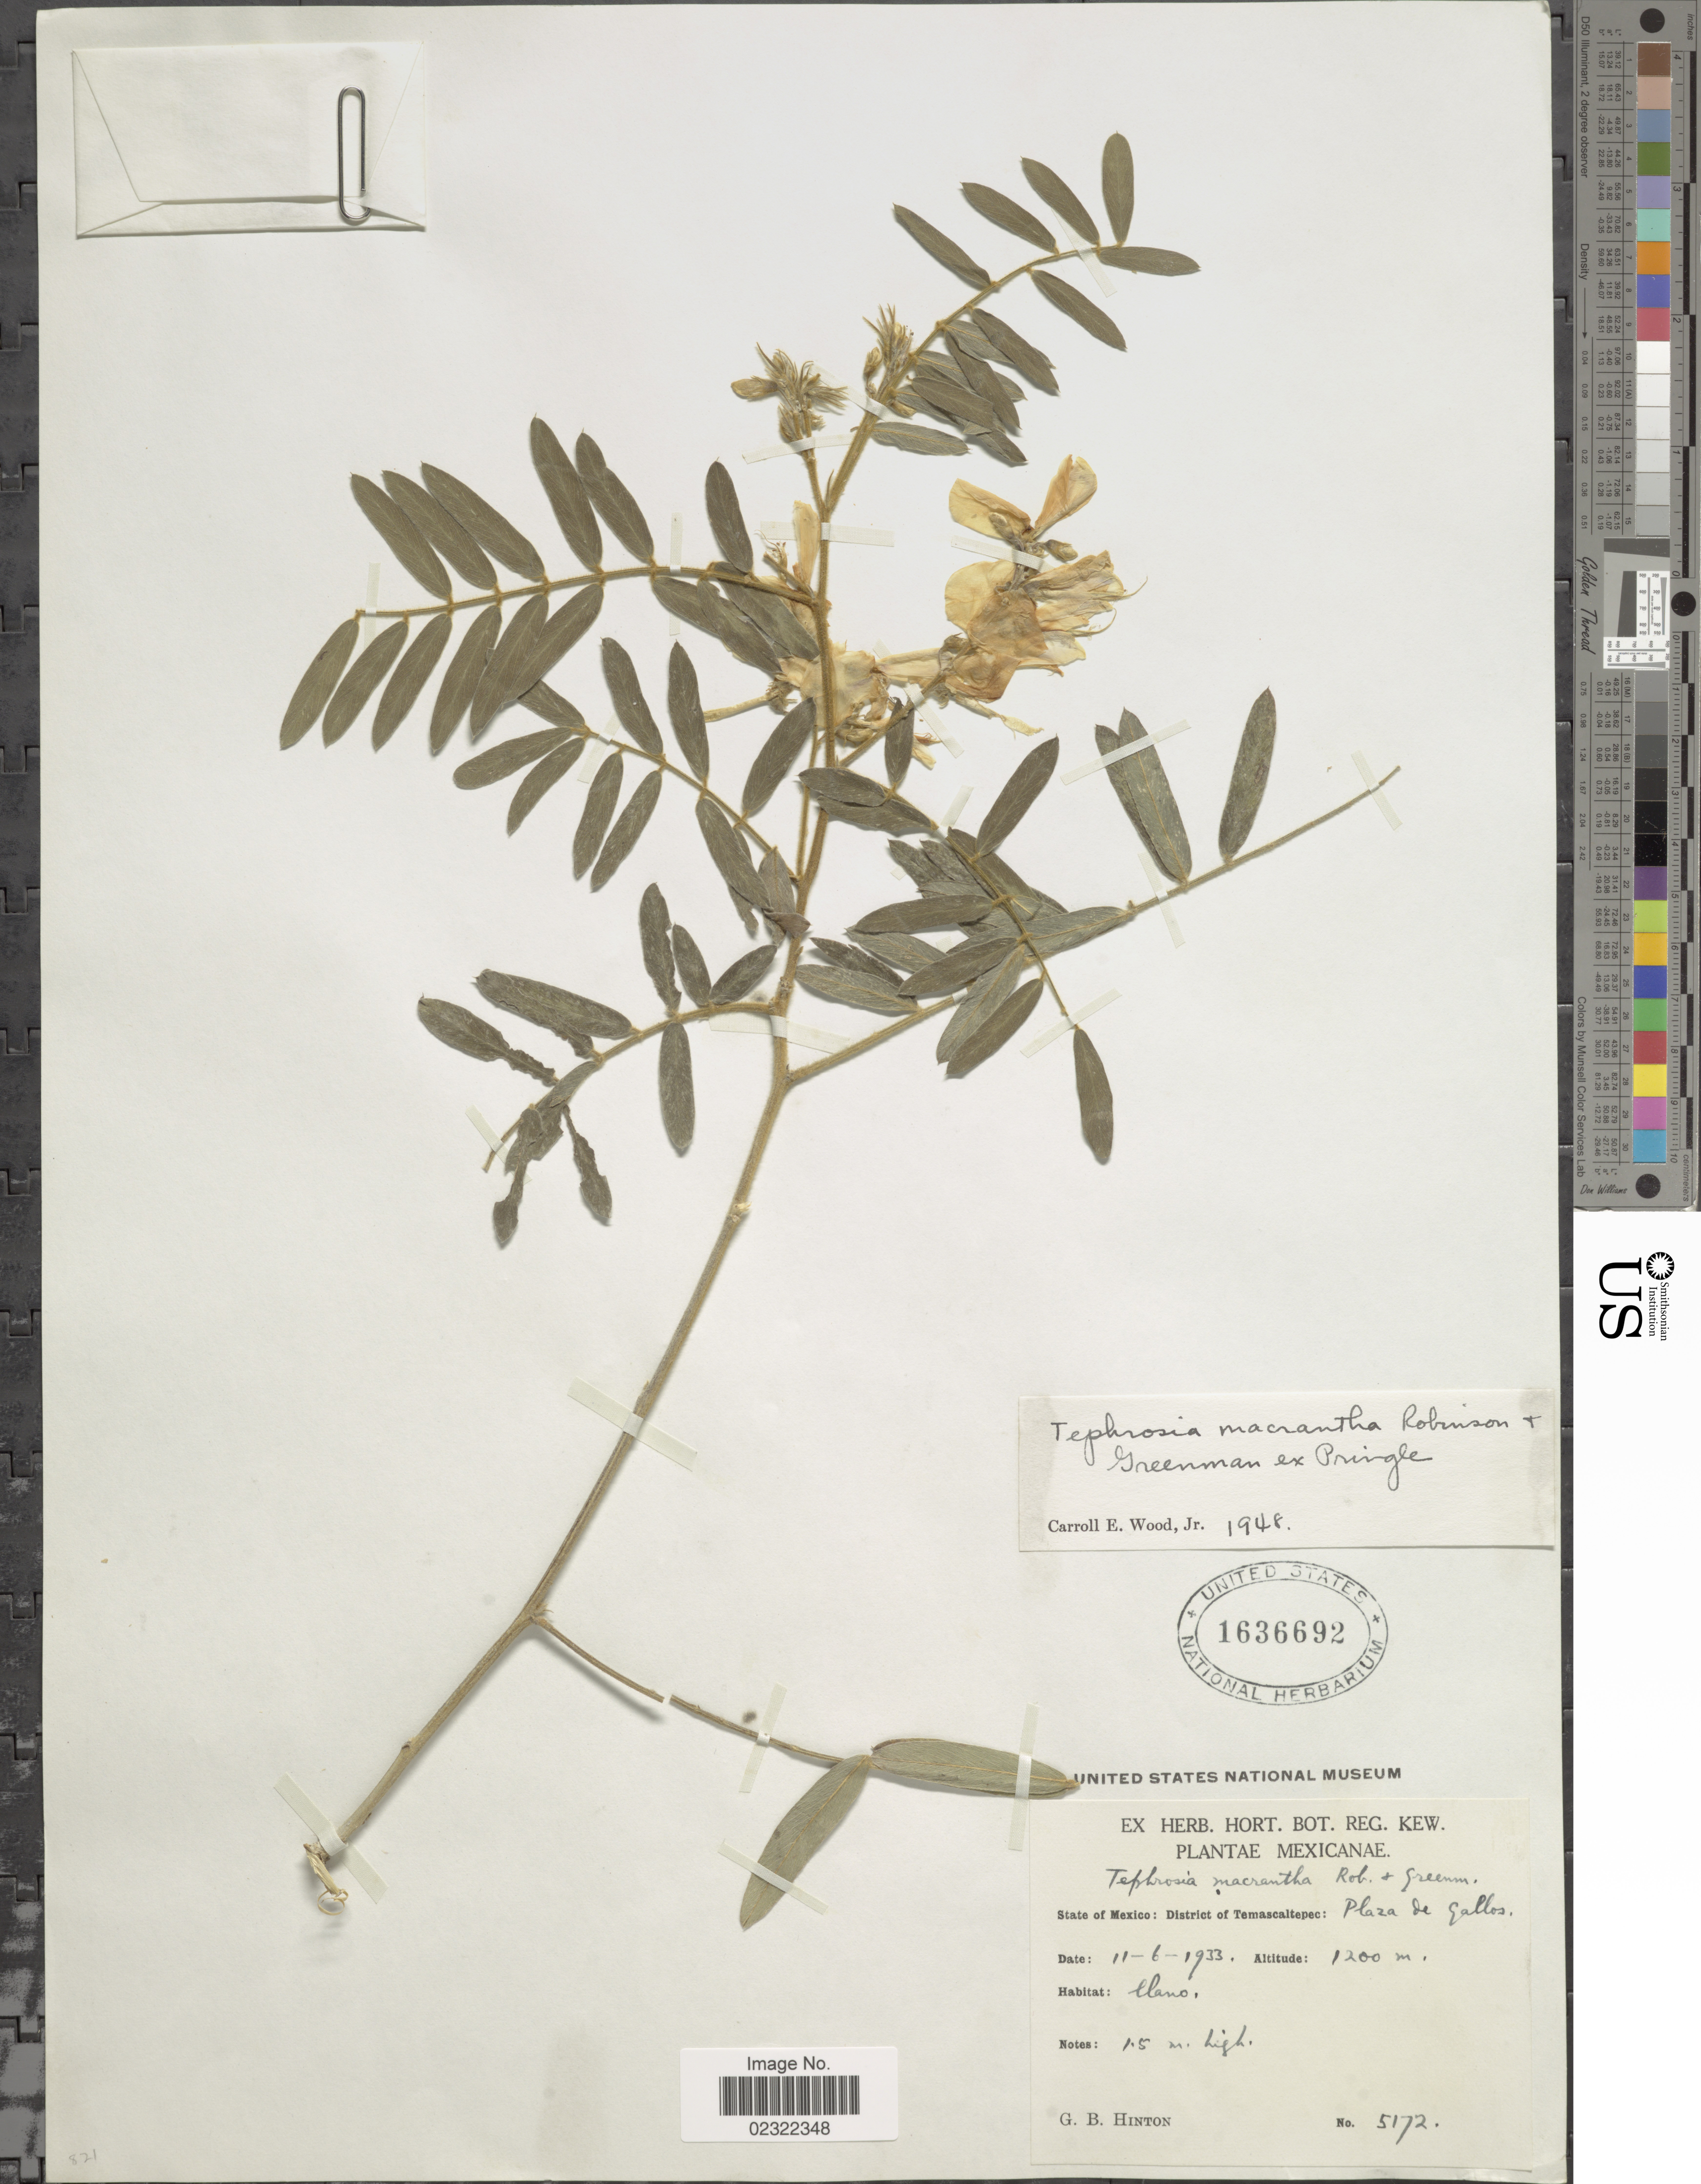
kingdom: Plantae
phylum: Tracheophyta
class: Magnoliopsida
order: Fabales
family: Fabaceae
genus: Tephrosia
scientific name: Tephrosia macrantha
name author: B.L. Rob. & Greenm. ex Pringle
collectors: G. B. Hinton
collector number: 5172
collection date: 1933-06-11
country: Mexico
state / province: México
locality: State of Mexico District of Temascaltepec: Plaza de Gallos.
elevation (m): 1200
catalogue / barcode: US 1636692